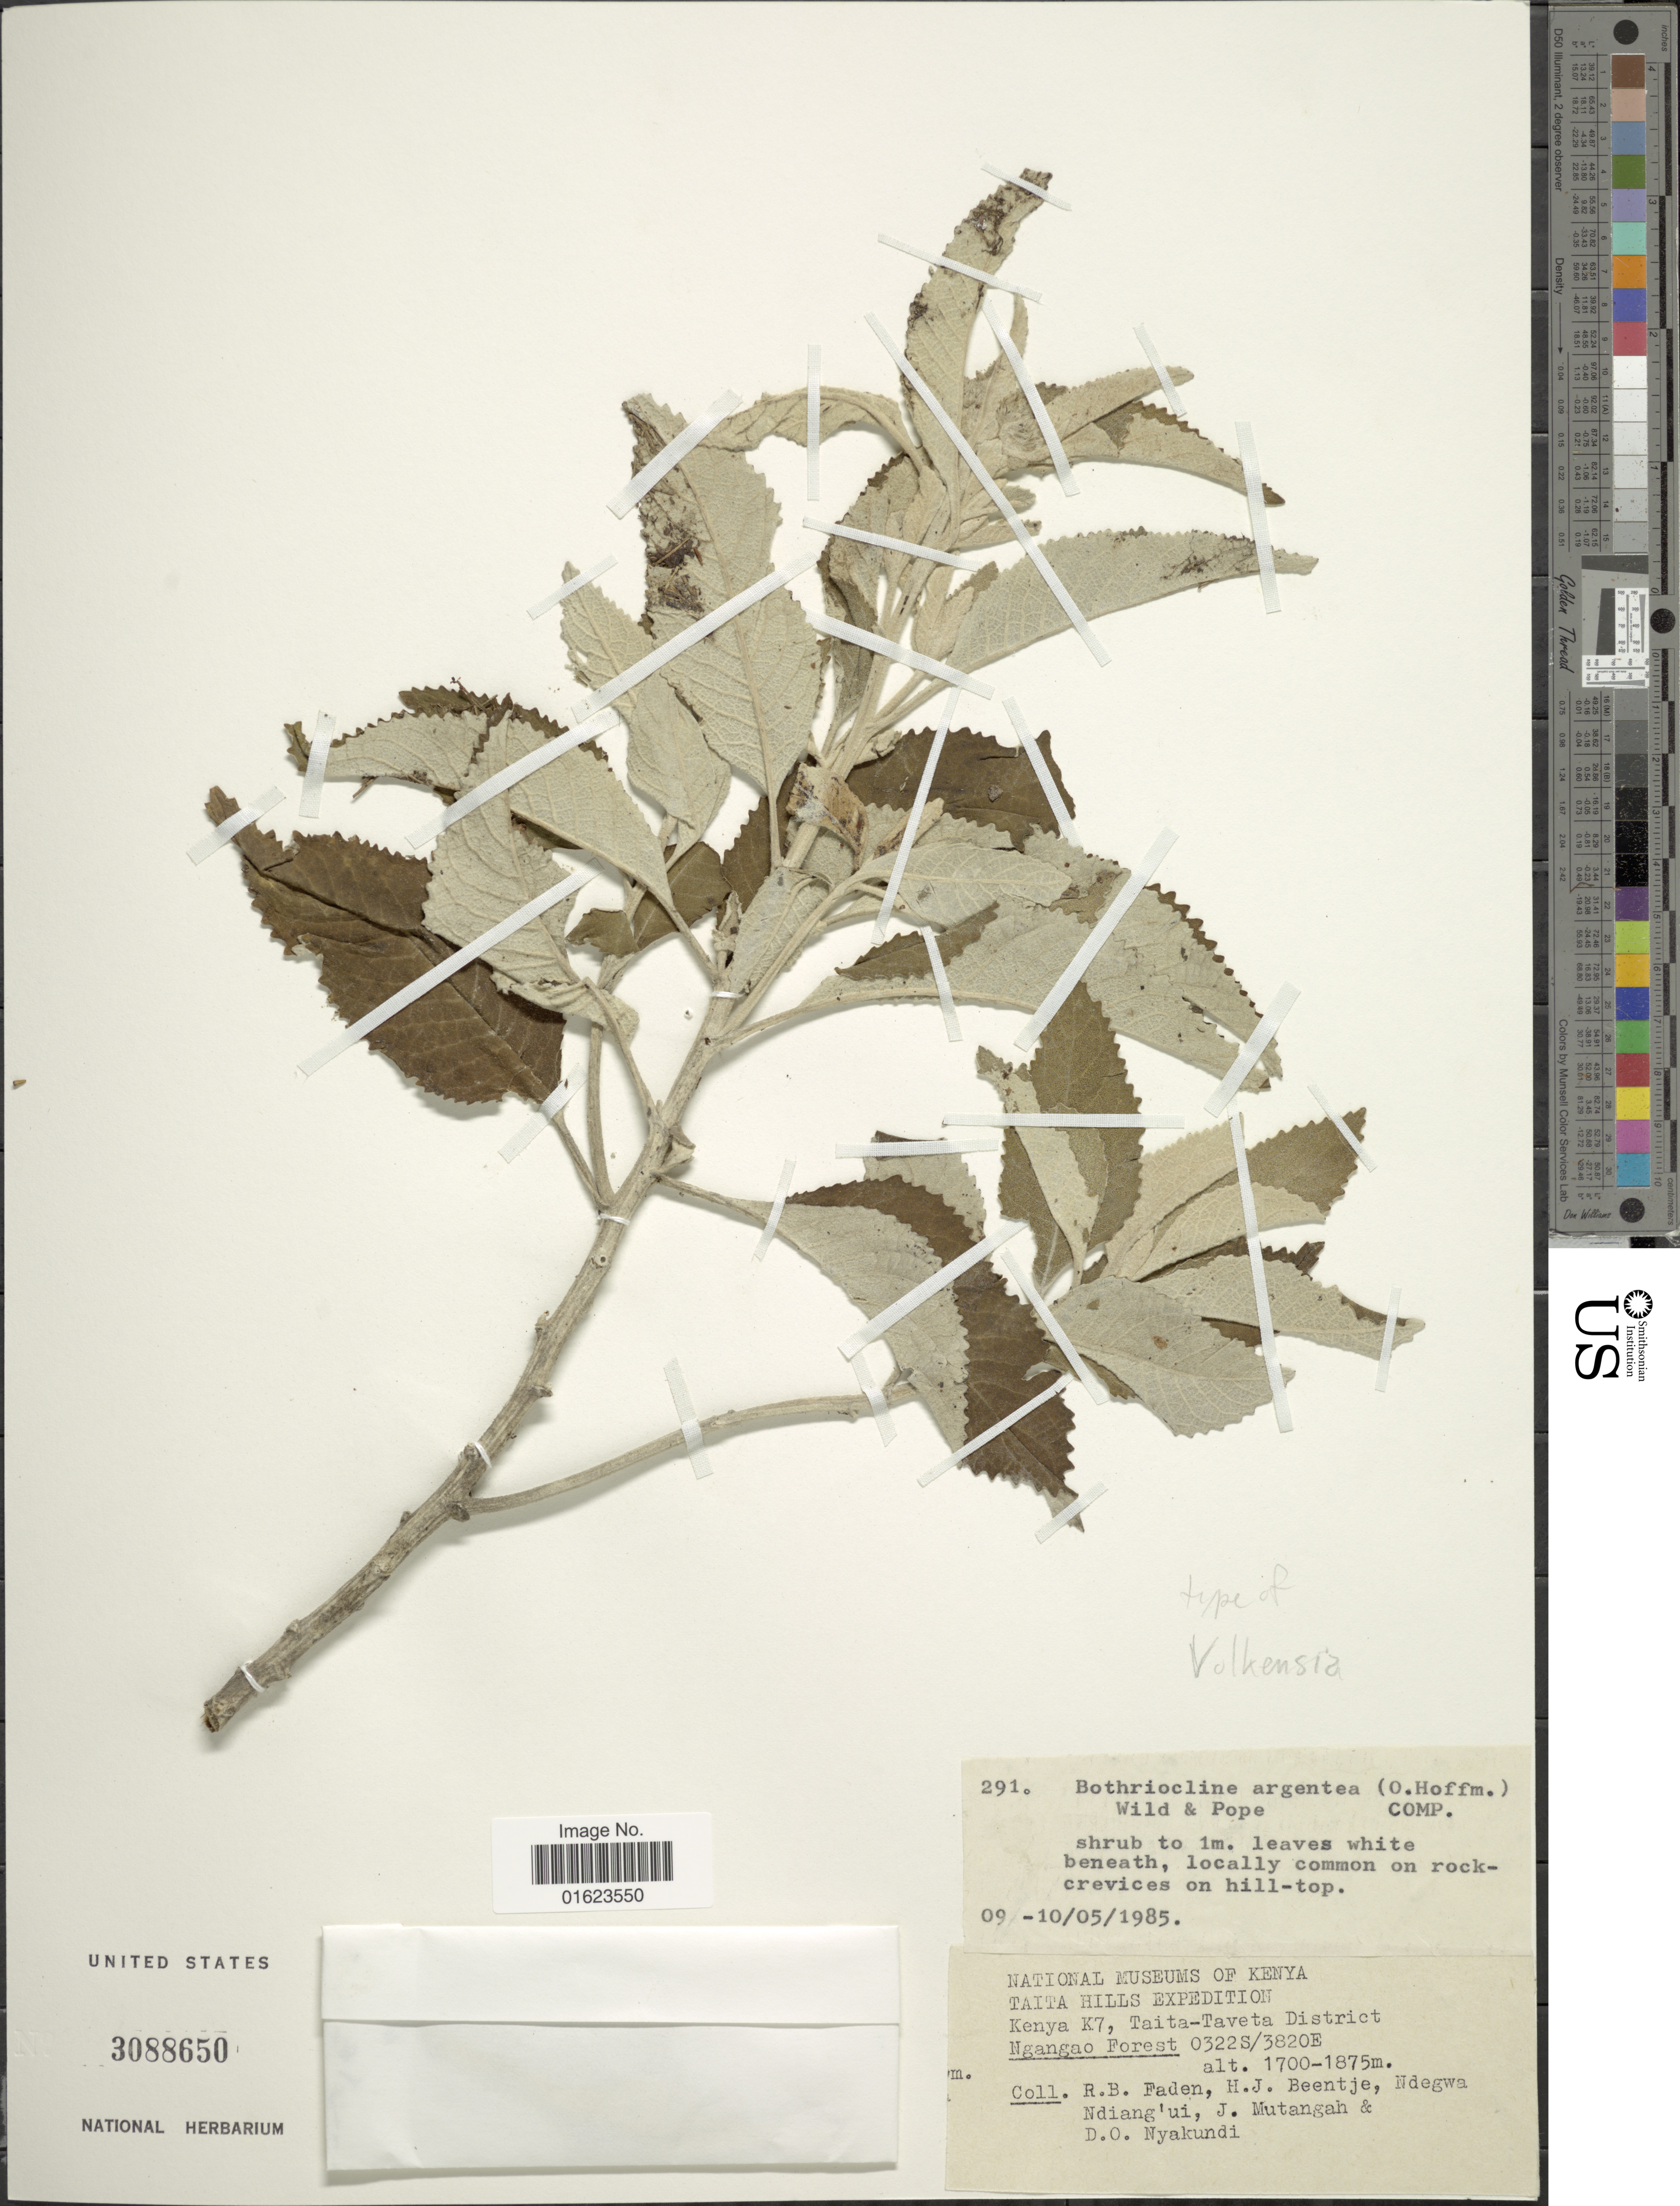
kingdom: Plantae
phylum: Tracheophyta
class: Magnoliopsida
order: Asterales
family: Asteraceae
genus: Bothriocline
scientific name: Bothriocline argentea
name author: (O. Hoffm.) Wild & G.V. Pope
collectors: R. B. Faden, H. J. Beentje, Ndegwa Ndiang'ui, J. Mutangah & D. Nyakundi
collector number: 291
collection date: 1985-05-09/1985-05-10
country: Kenya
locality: Kenya Taita Hills. Kenya K7, Taita-Taveta District Ngangao Forest.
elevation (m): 1700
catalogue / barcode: US 3088650